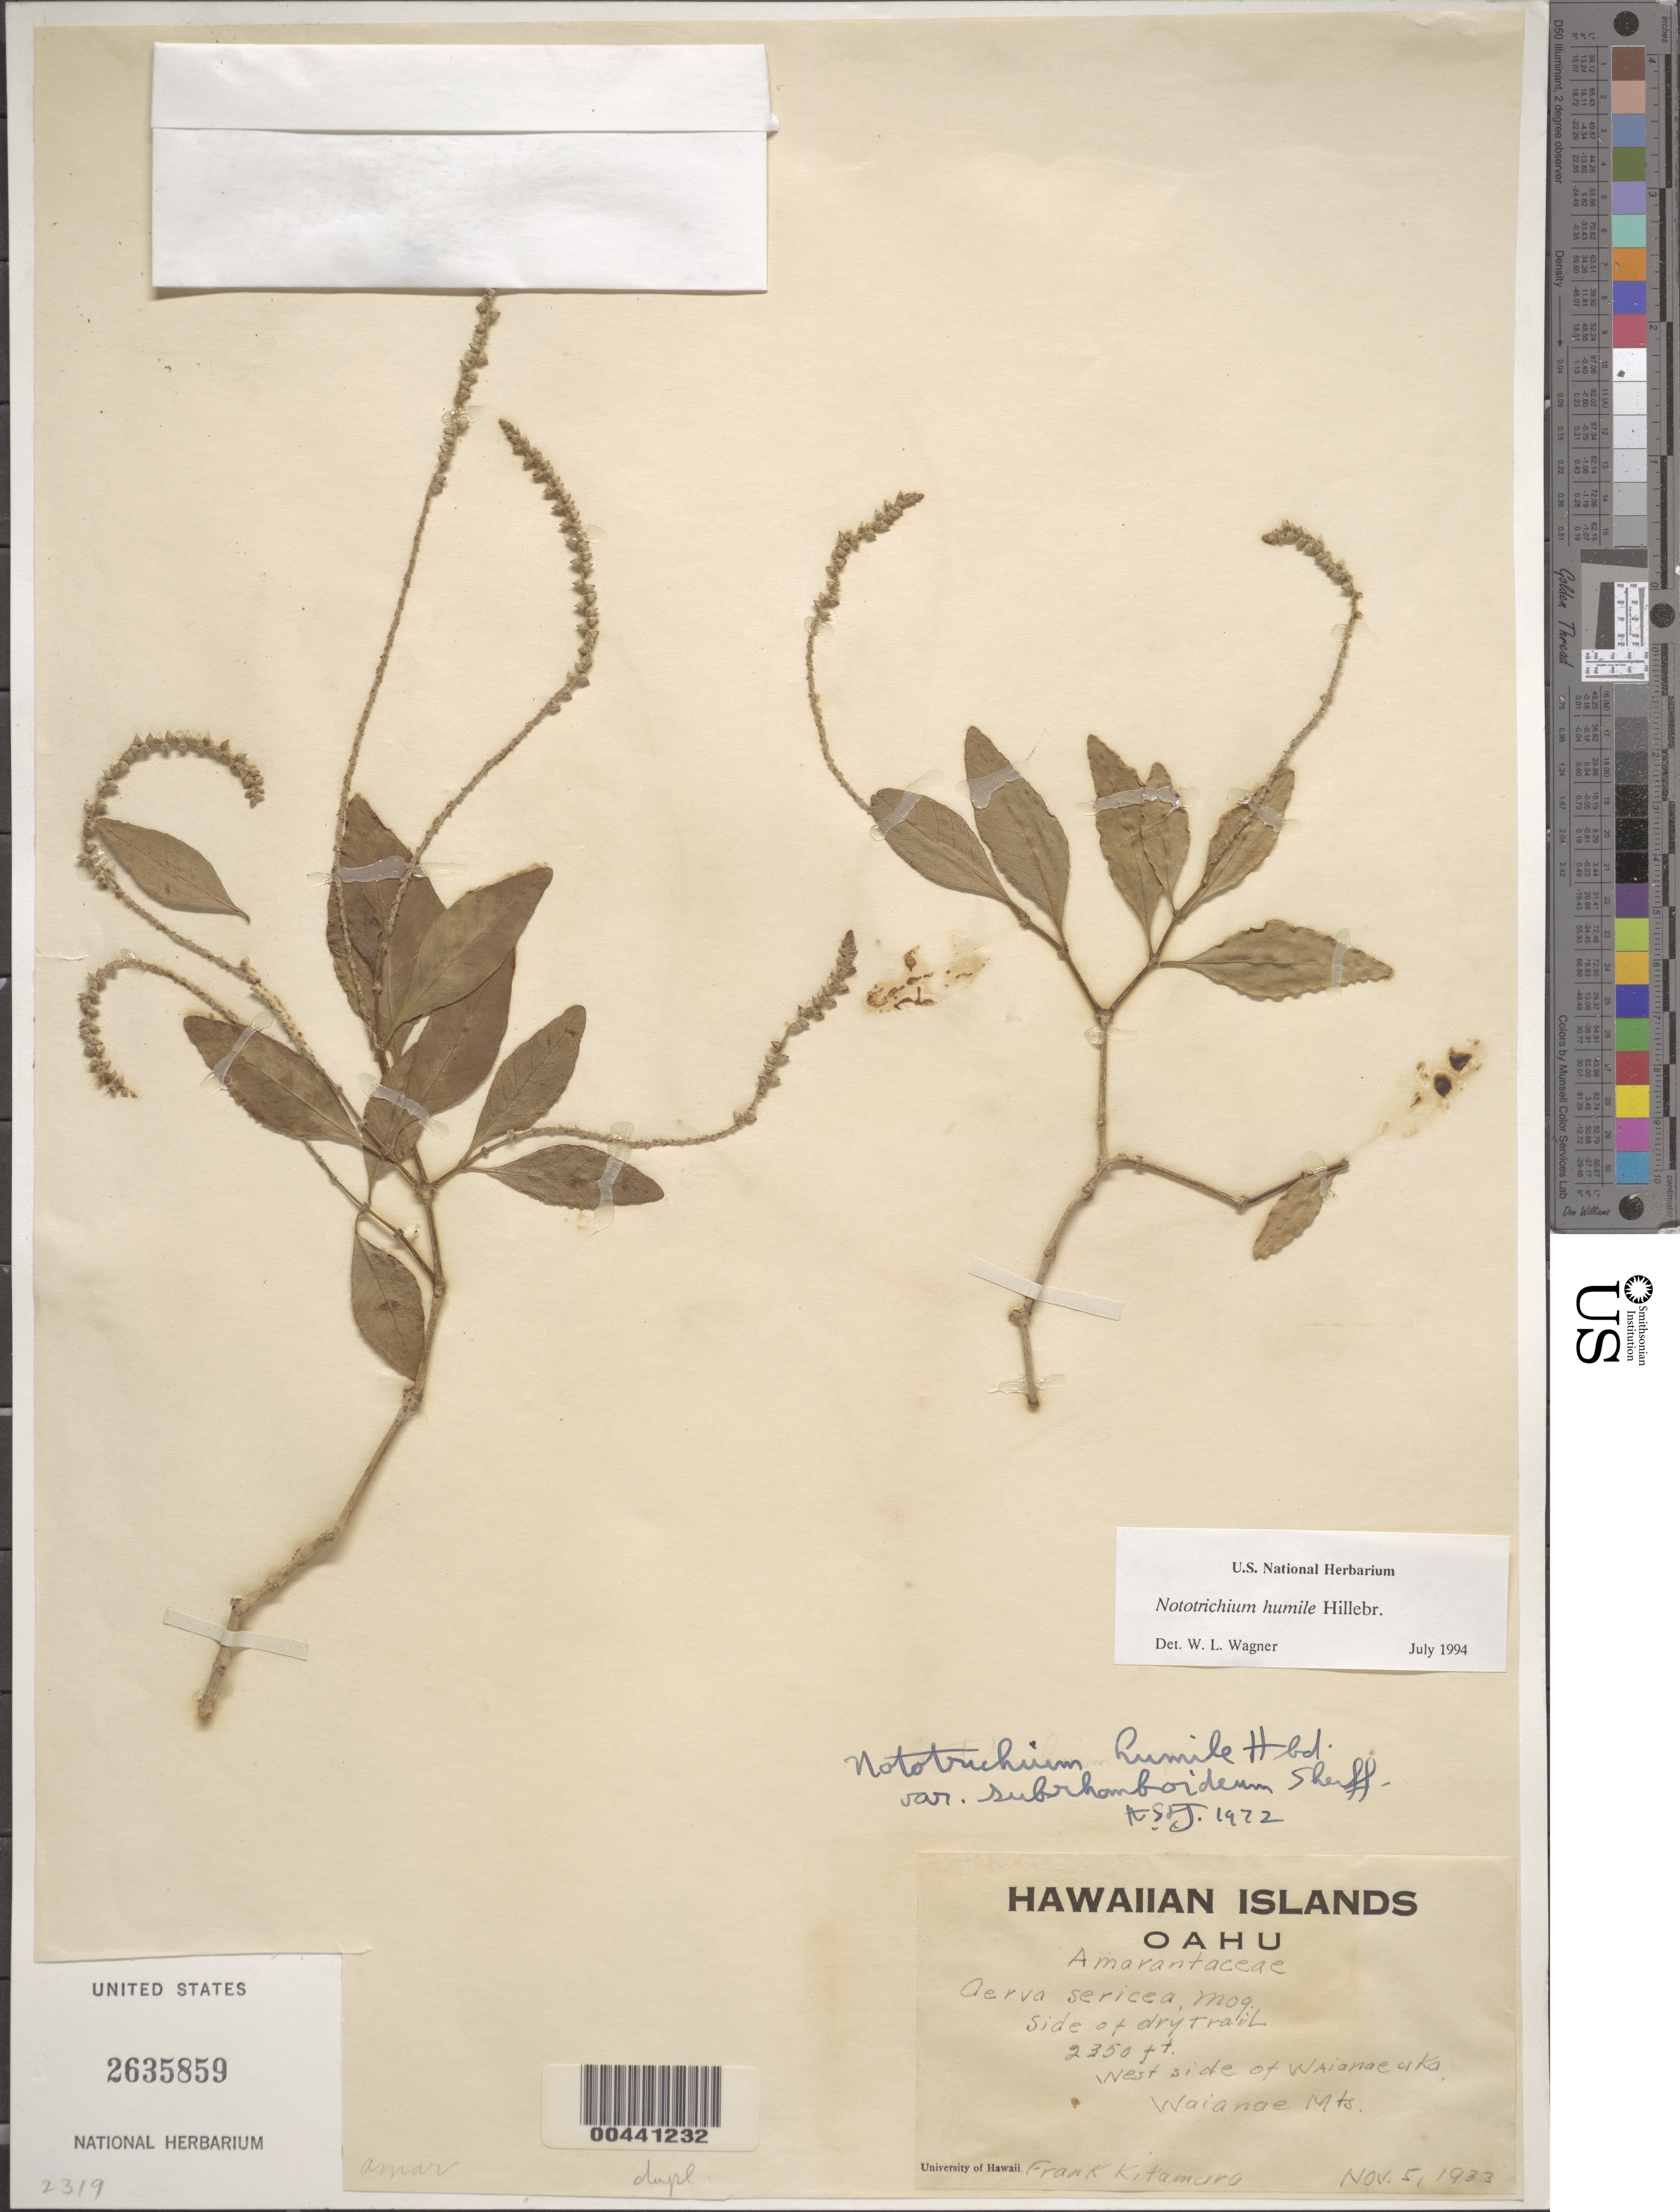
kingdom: Plantae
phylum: Tracheophyta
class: Magnoliopsida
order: Caryophyllales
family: Amaranthaceae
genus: Achyranthes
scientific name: Achyranthes humilis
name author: (Hillebr.) Di Vincenzo et al.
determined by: Wagner, W. L., (BOT), Smithsonian Institution - National Museum of Natural History (UNITED STATES)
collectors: F. Kitamura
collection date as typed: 5 Nov 1933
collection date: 1933-11-05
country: United States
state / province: Hawaii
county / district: Honolulu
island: Oahu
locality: West side of Waianaeuka, Waianae Mts.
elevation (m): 716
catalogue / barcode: US 2635859